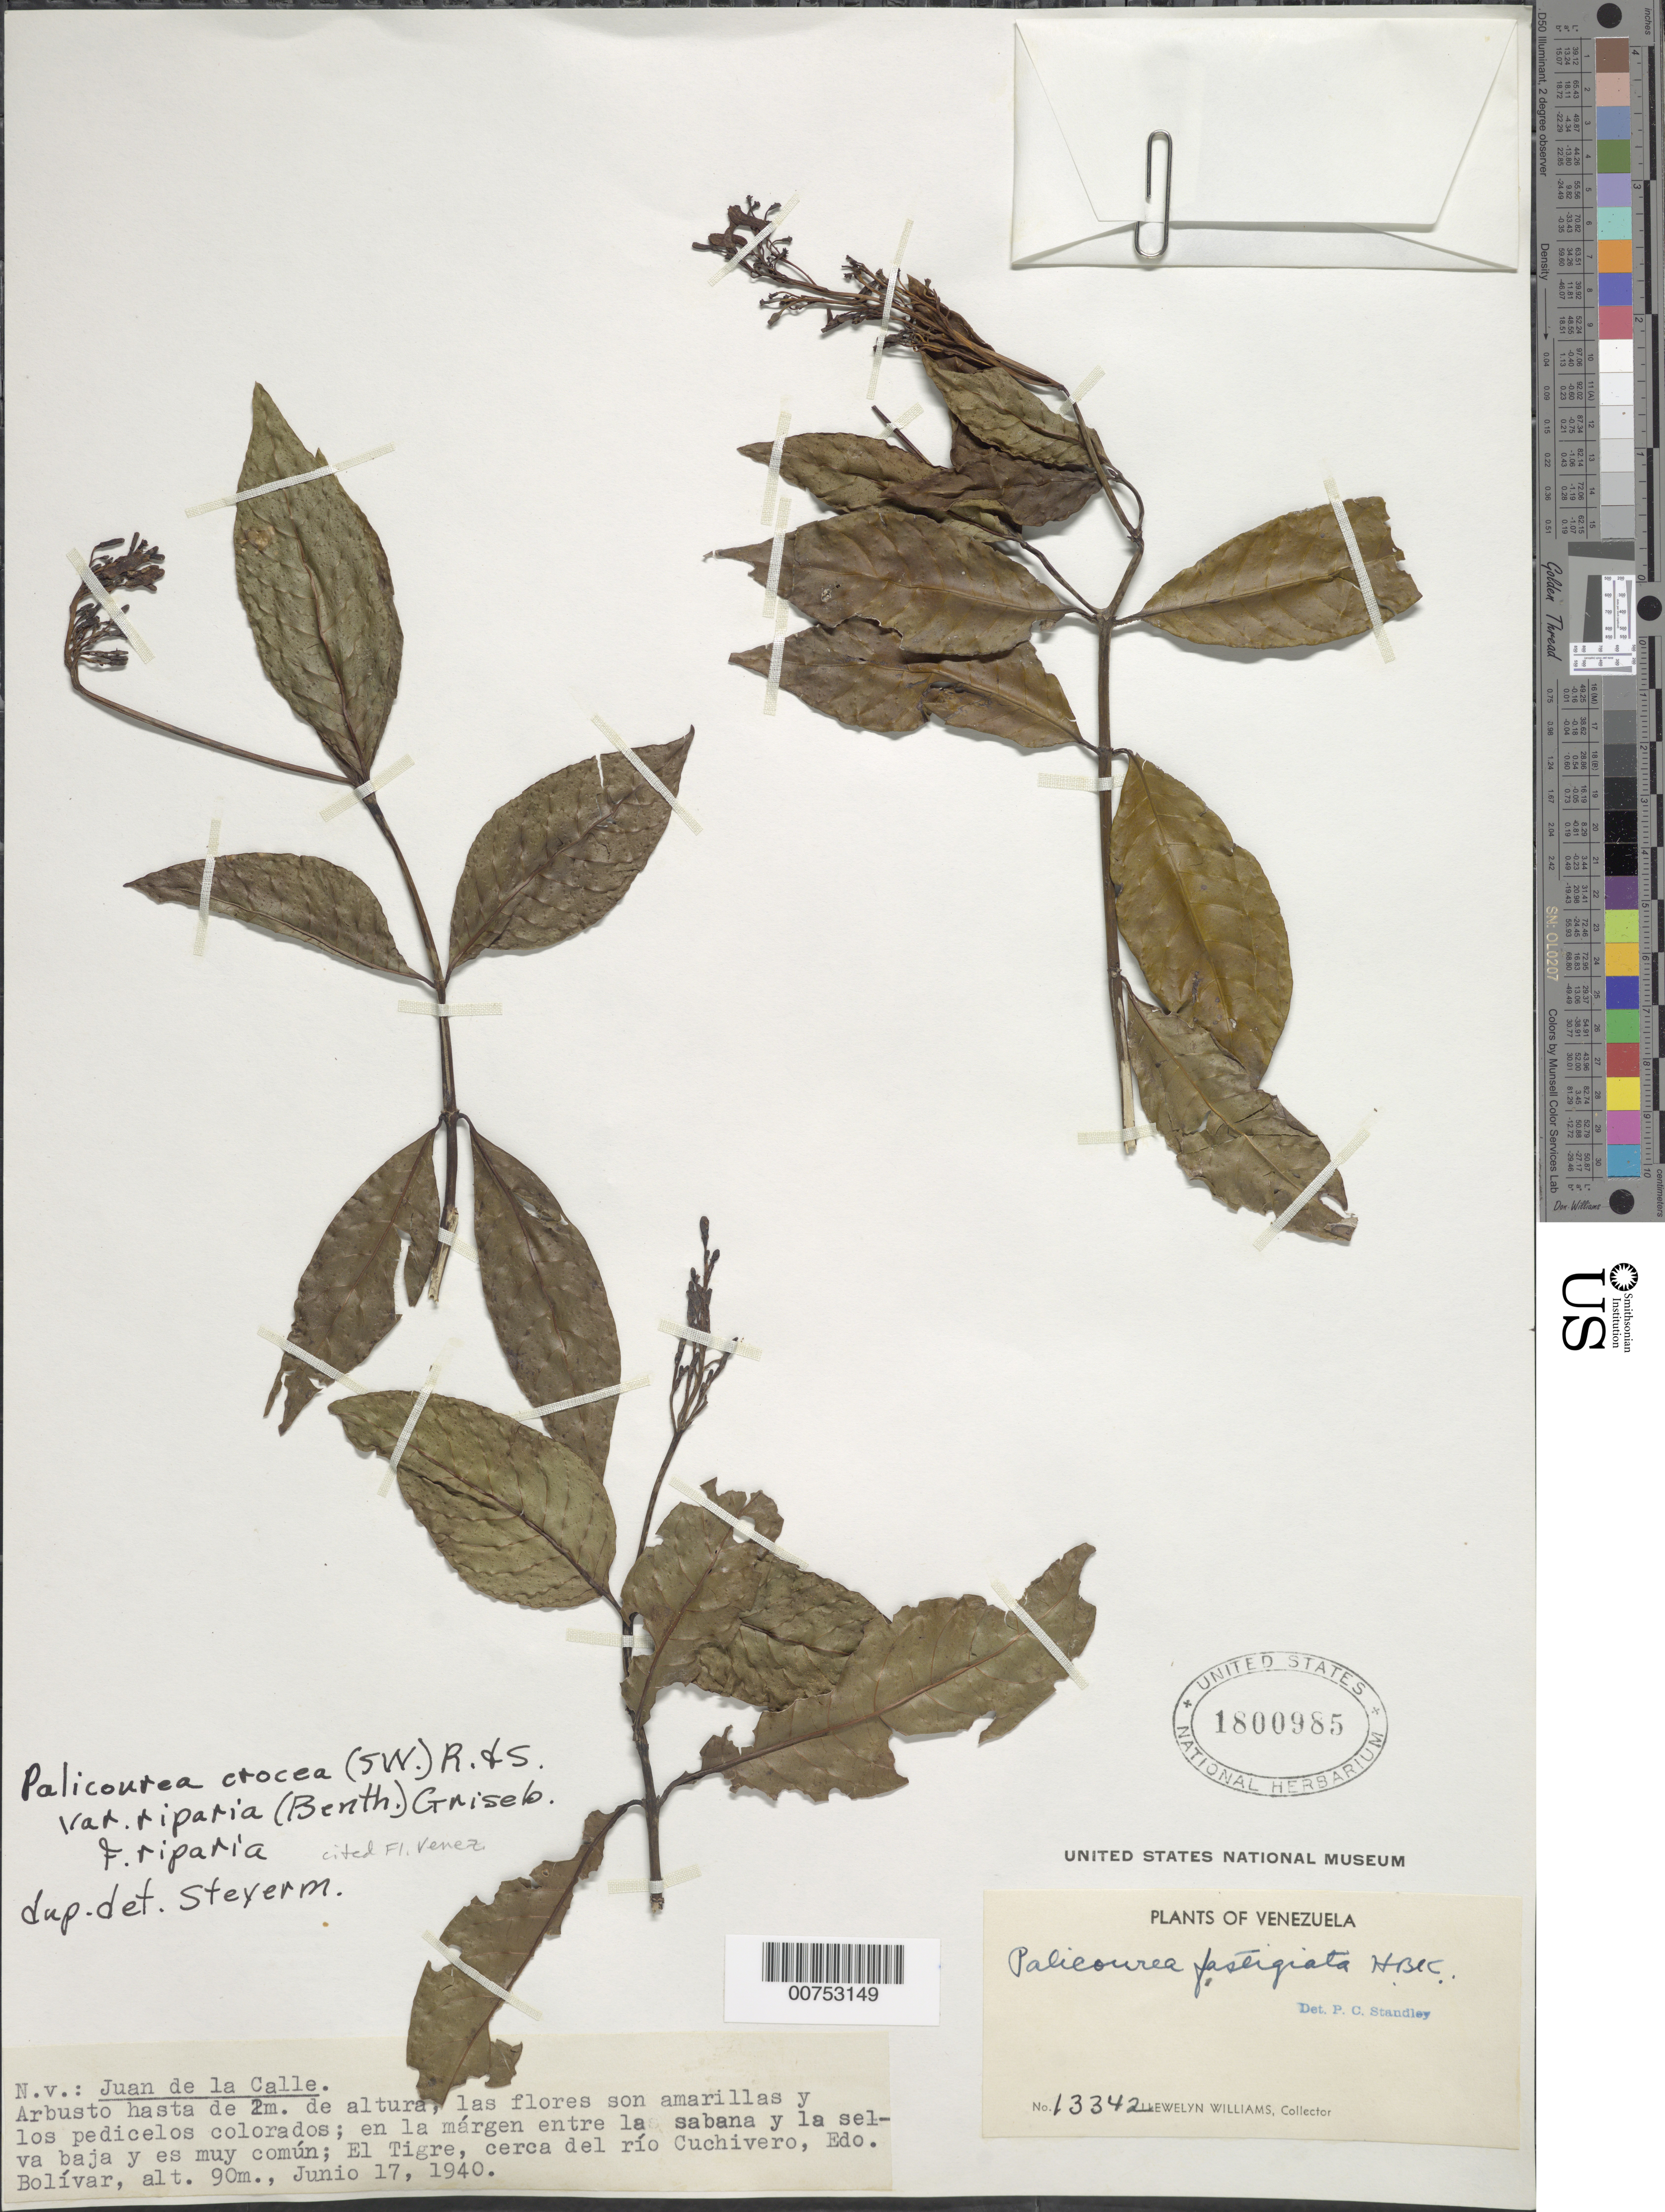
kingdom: Plantae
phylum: Tracheophyta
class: Magnoliopsida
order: Gentianales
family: Rubiaceae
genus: Palicourea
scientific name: Palicourea crocea var. riparia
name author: (Benth.) Griseb.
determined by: Steyermark, Julian A., (VEN)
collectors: Ll. Williams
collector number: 13342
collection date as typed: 17-Jun-40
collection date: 1940-06-17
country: Venezuela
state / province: Bolívar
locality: El Tigre, cerca de El Río Cuchivero; San Vicente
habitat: Margen entre la sabana y la selva baja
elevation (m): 95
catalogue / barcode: US 1800985